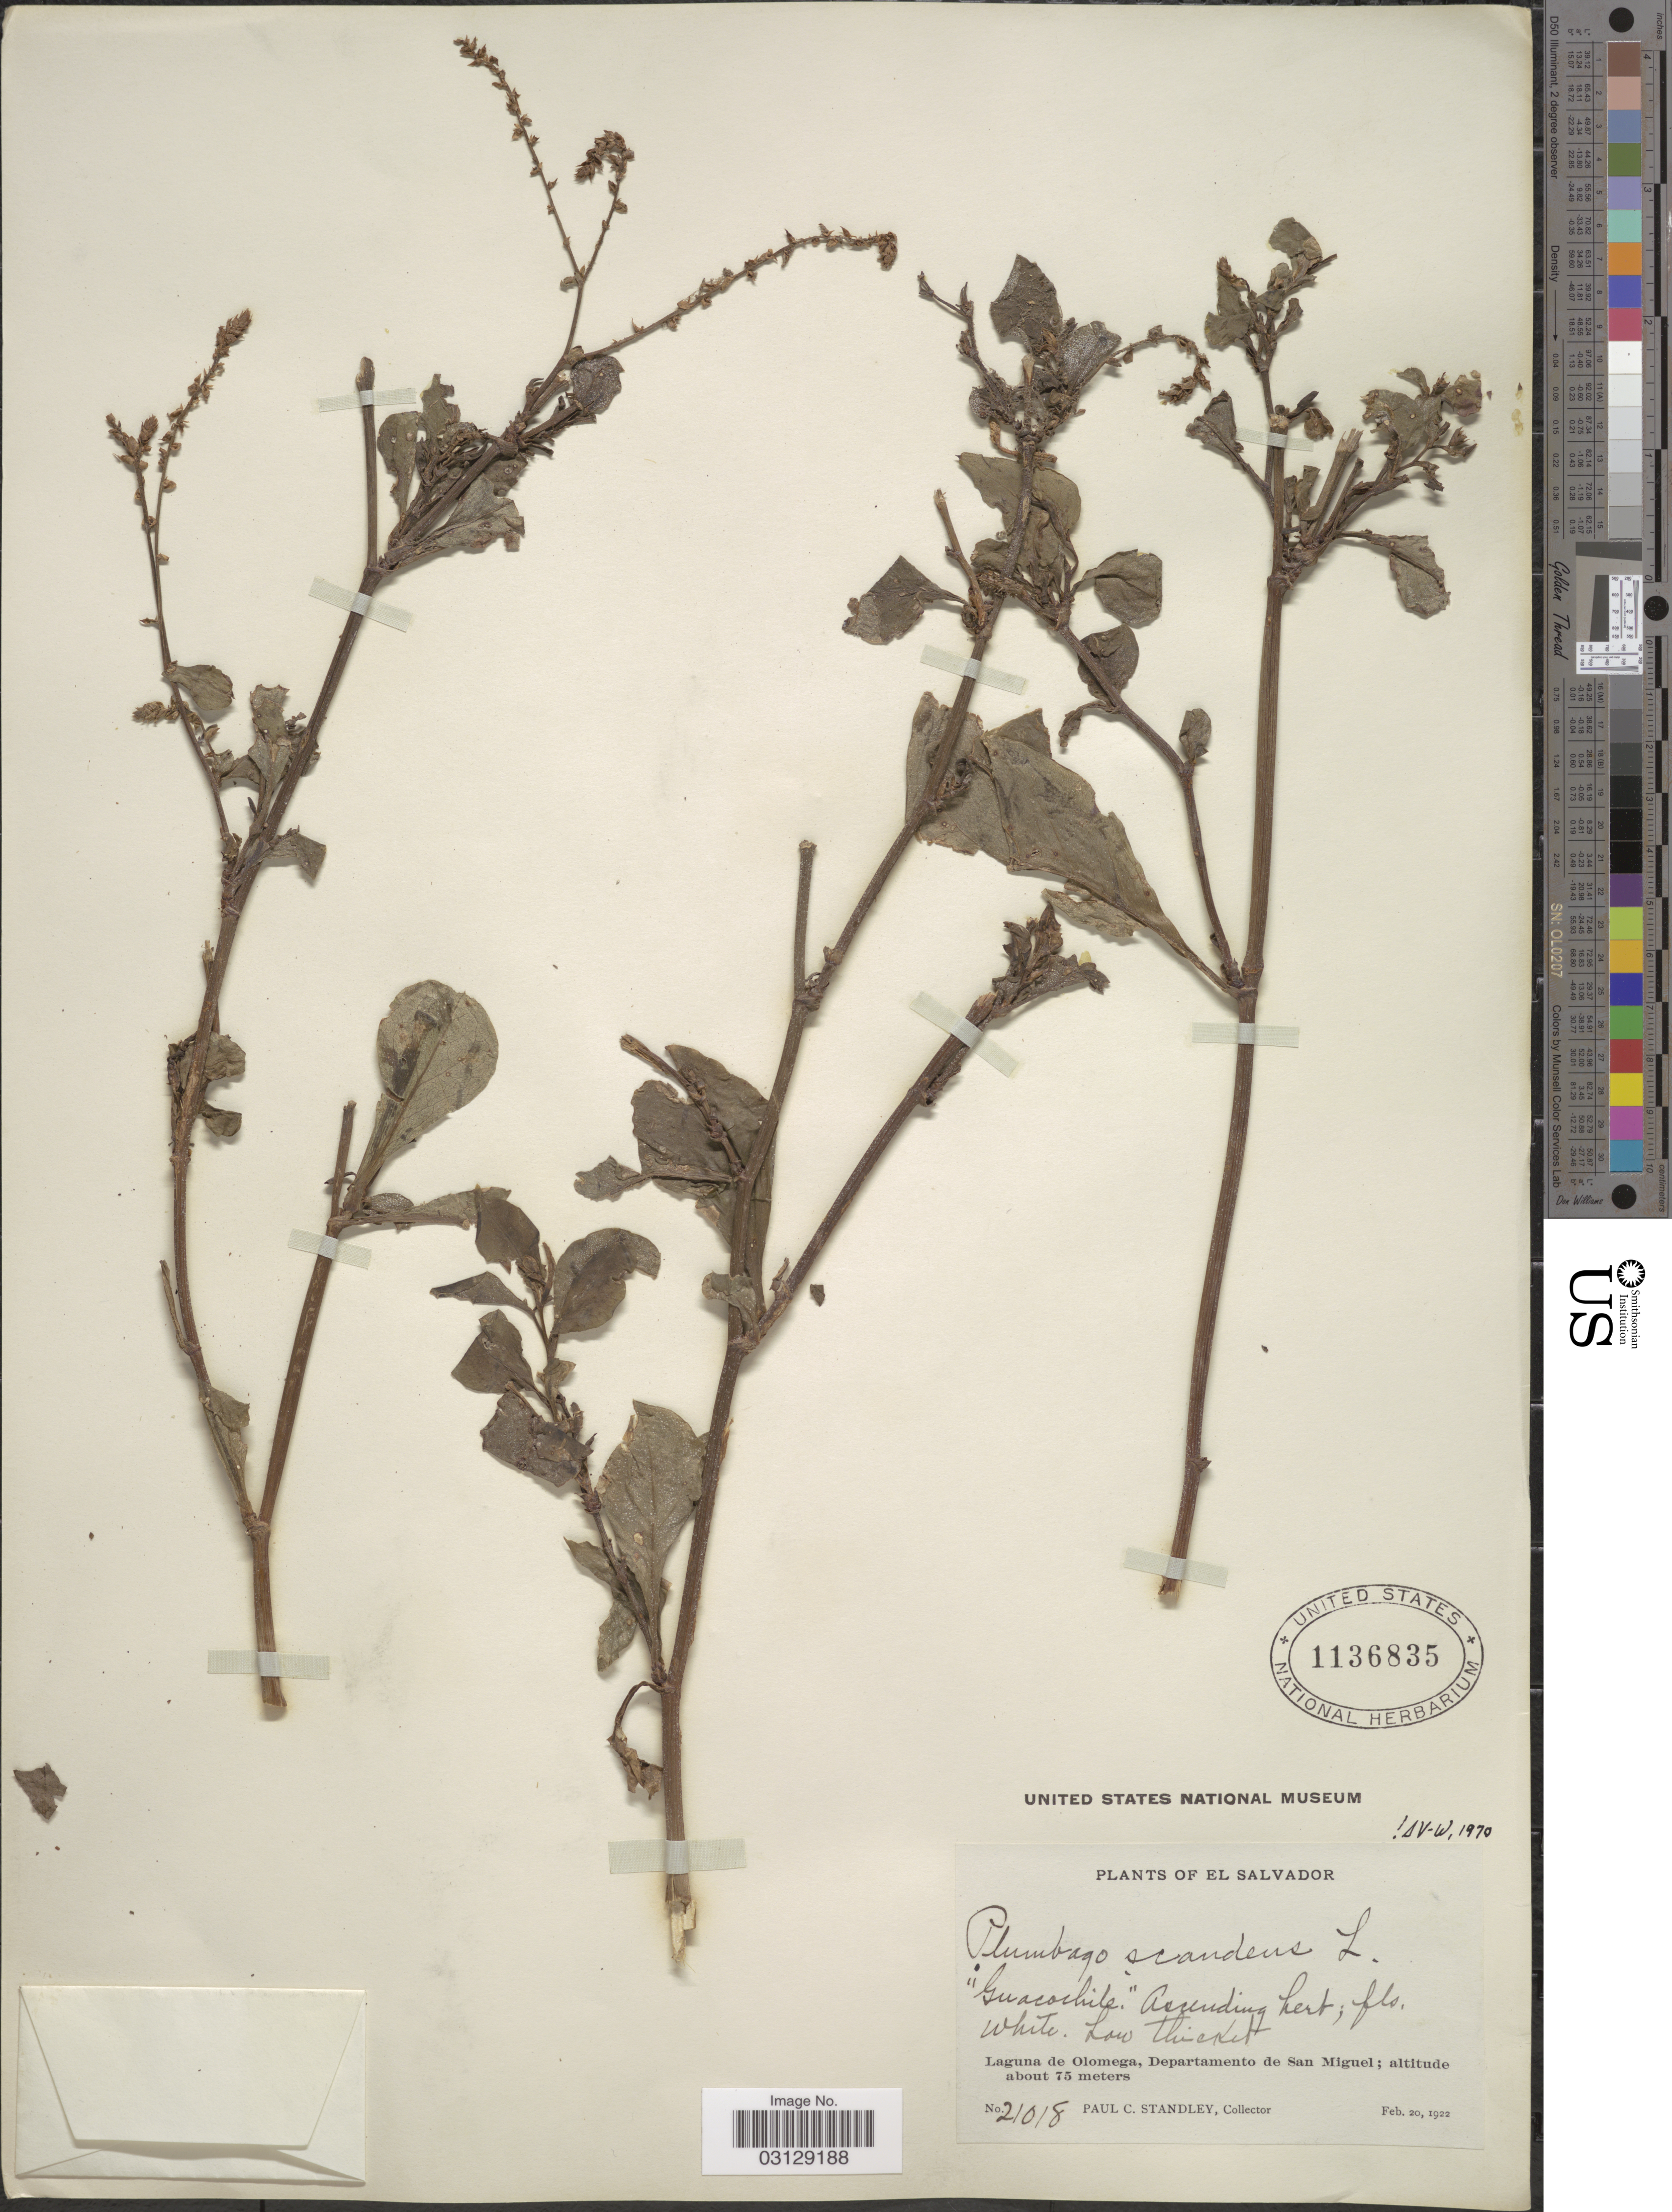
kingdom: Plantae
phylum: Tracheophyta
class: Magnoliopsida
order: Caryophyllales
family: Plumbaginaceae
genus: Plumbago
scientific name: Plumbago scandens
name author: L.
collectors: P. C. Standley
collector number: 21018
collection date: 1922-02-20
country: El Salvador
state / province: San Miguel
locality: Laguna de Olomega, Departamento de San Miguel.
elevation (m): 75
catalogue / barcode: US 1136835